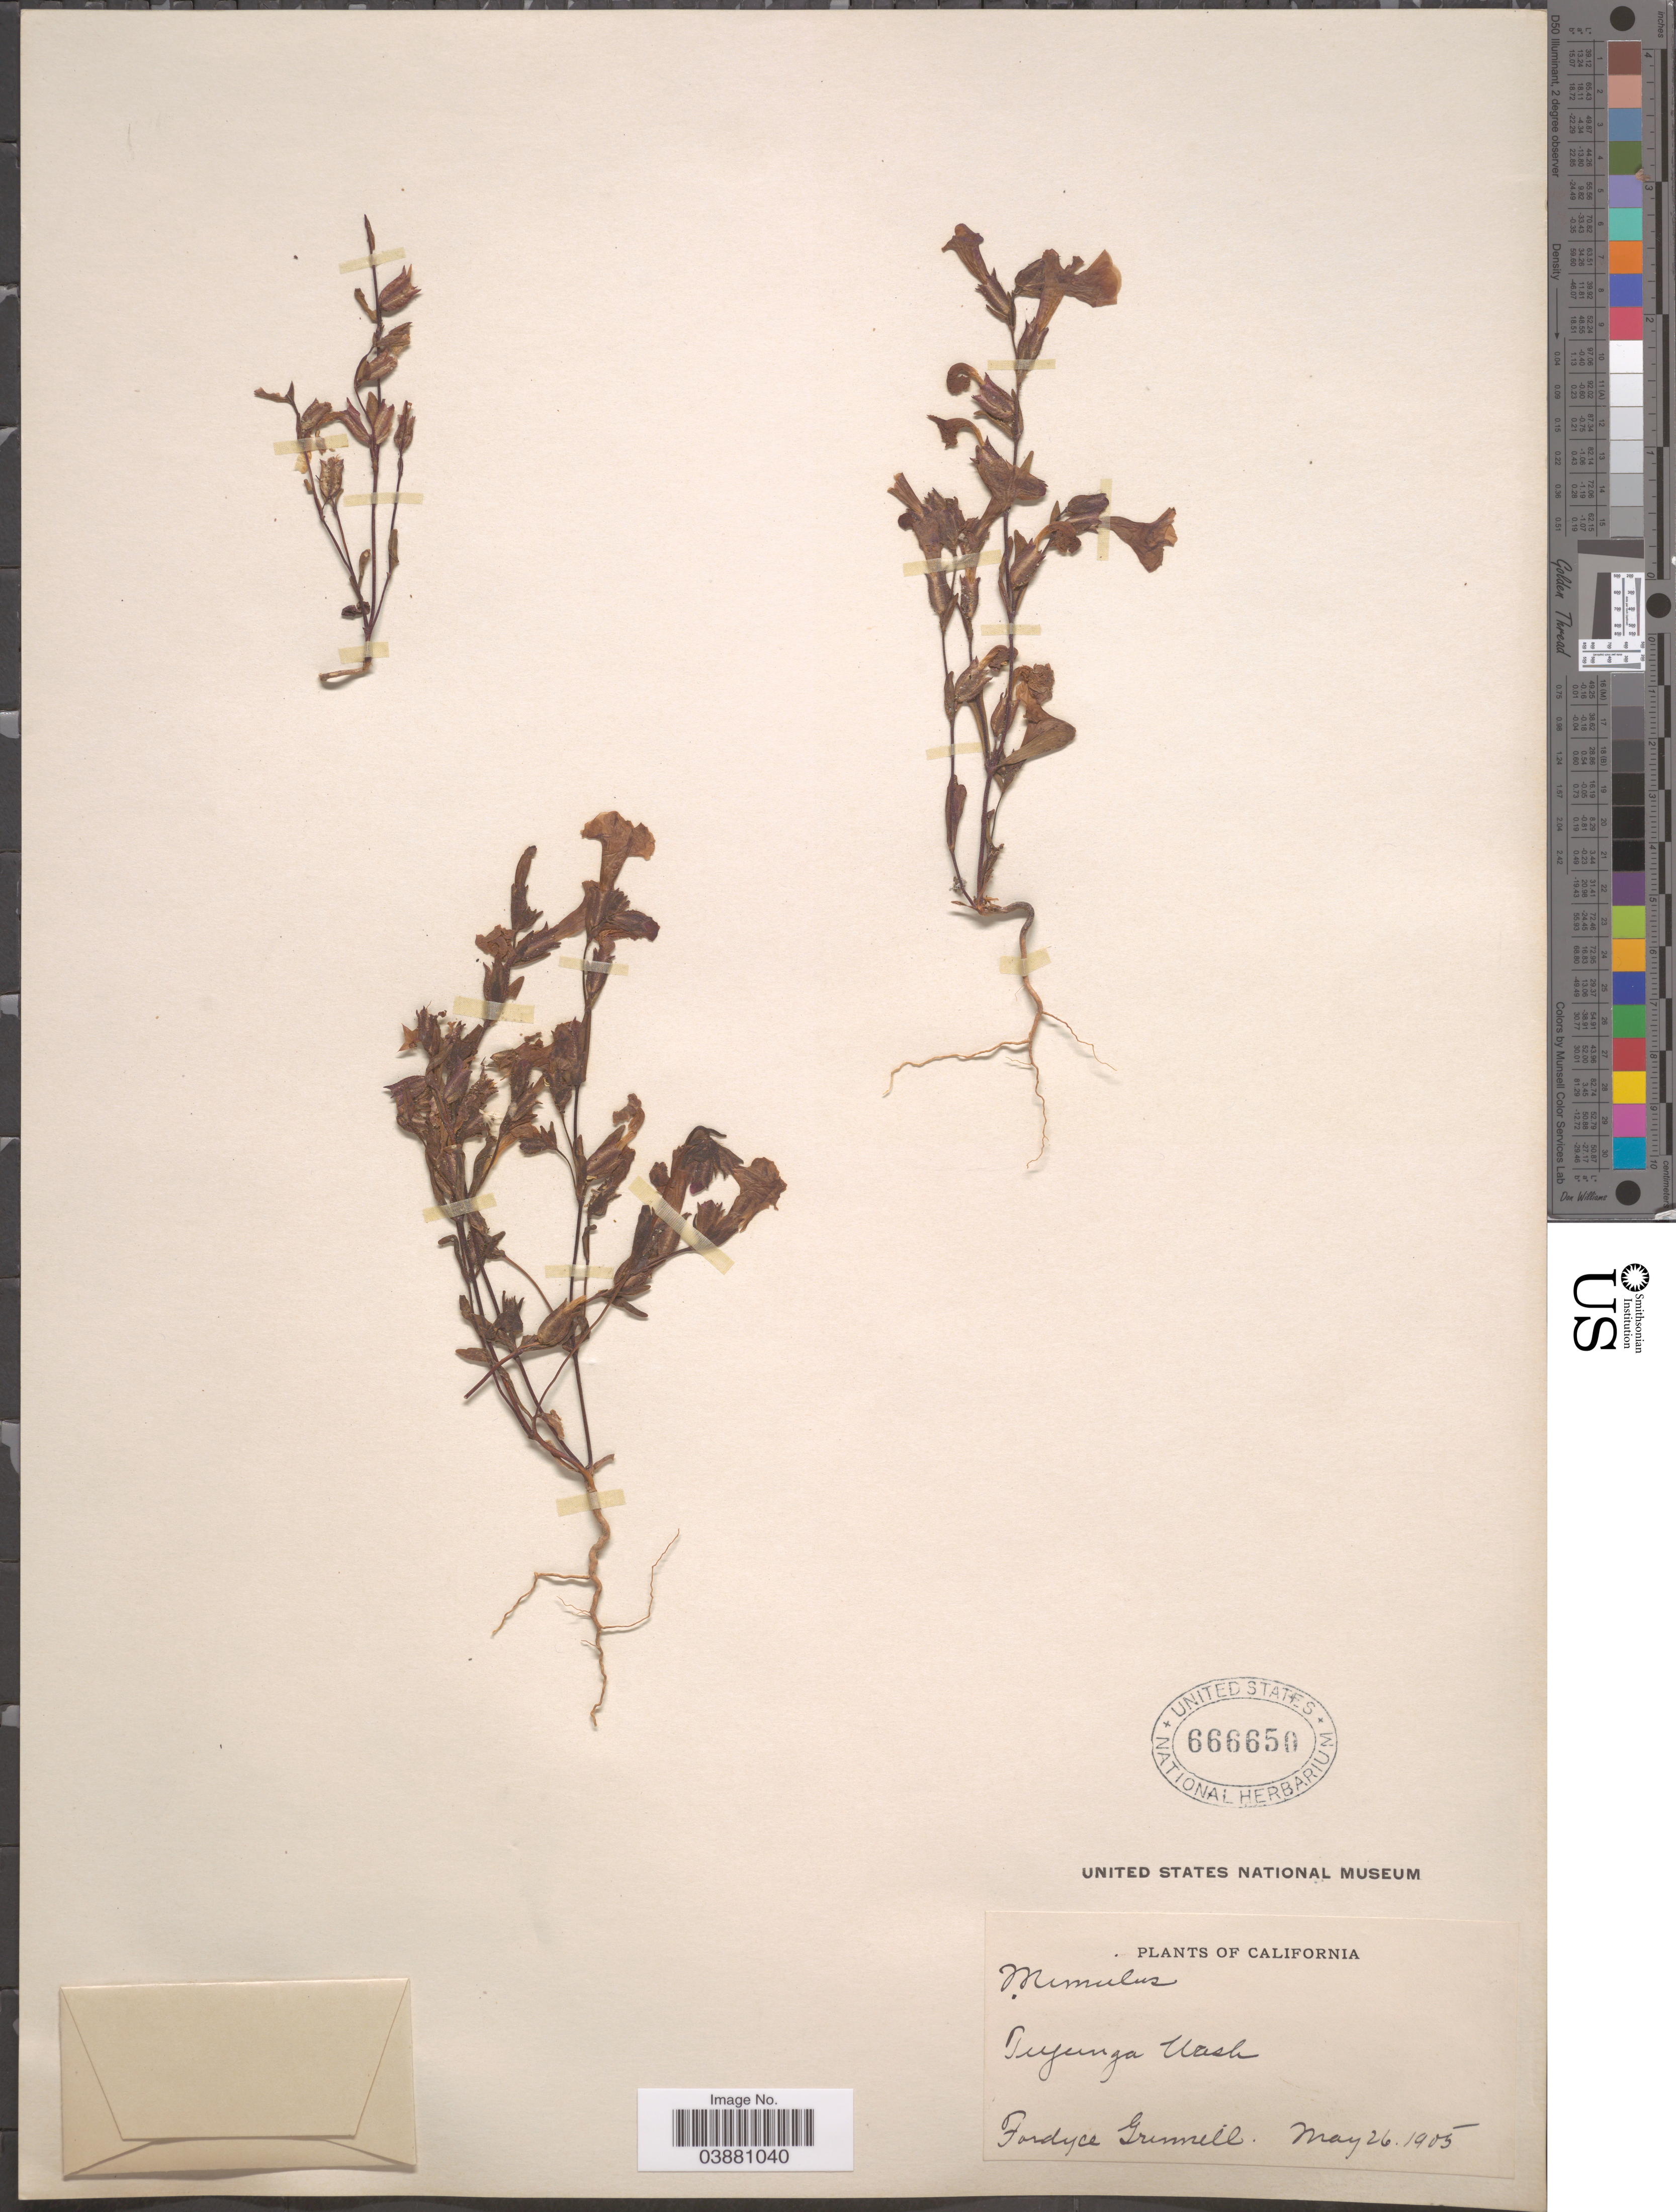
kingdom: Plantae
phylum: Tracheophyta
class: Magnoliopsida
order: Lamiales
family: Phrymaceae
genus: Mimulus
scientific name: Mimulus fremontii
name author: (Benth.) A. Gray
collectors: F. Grinnell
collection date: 1905-05-26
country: United States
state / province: California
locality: Tujunga Wash.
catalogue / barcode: US 666650